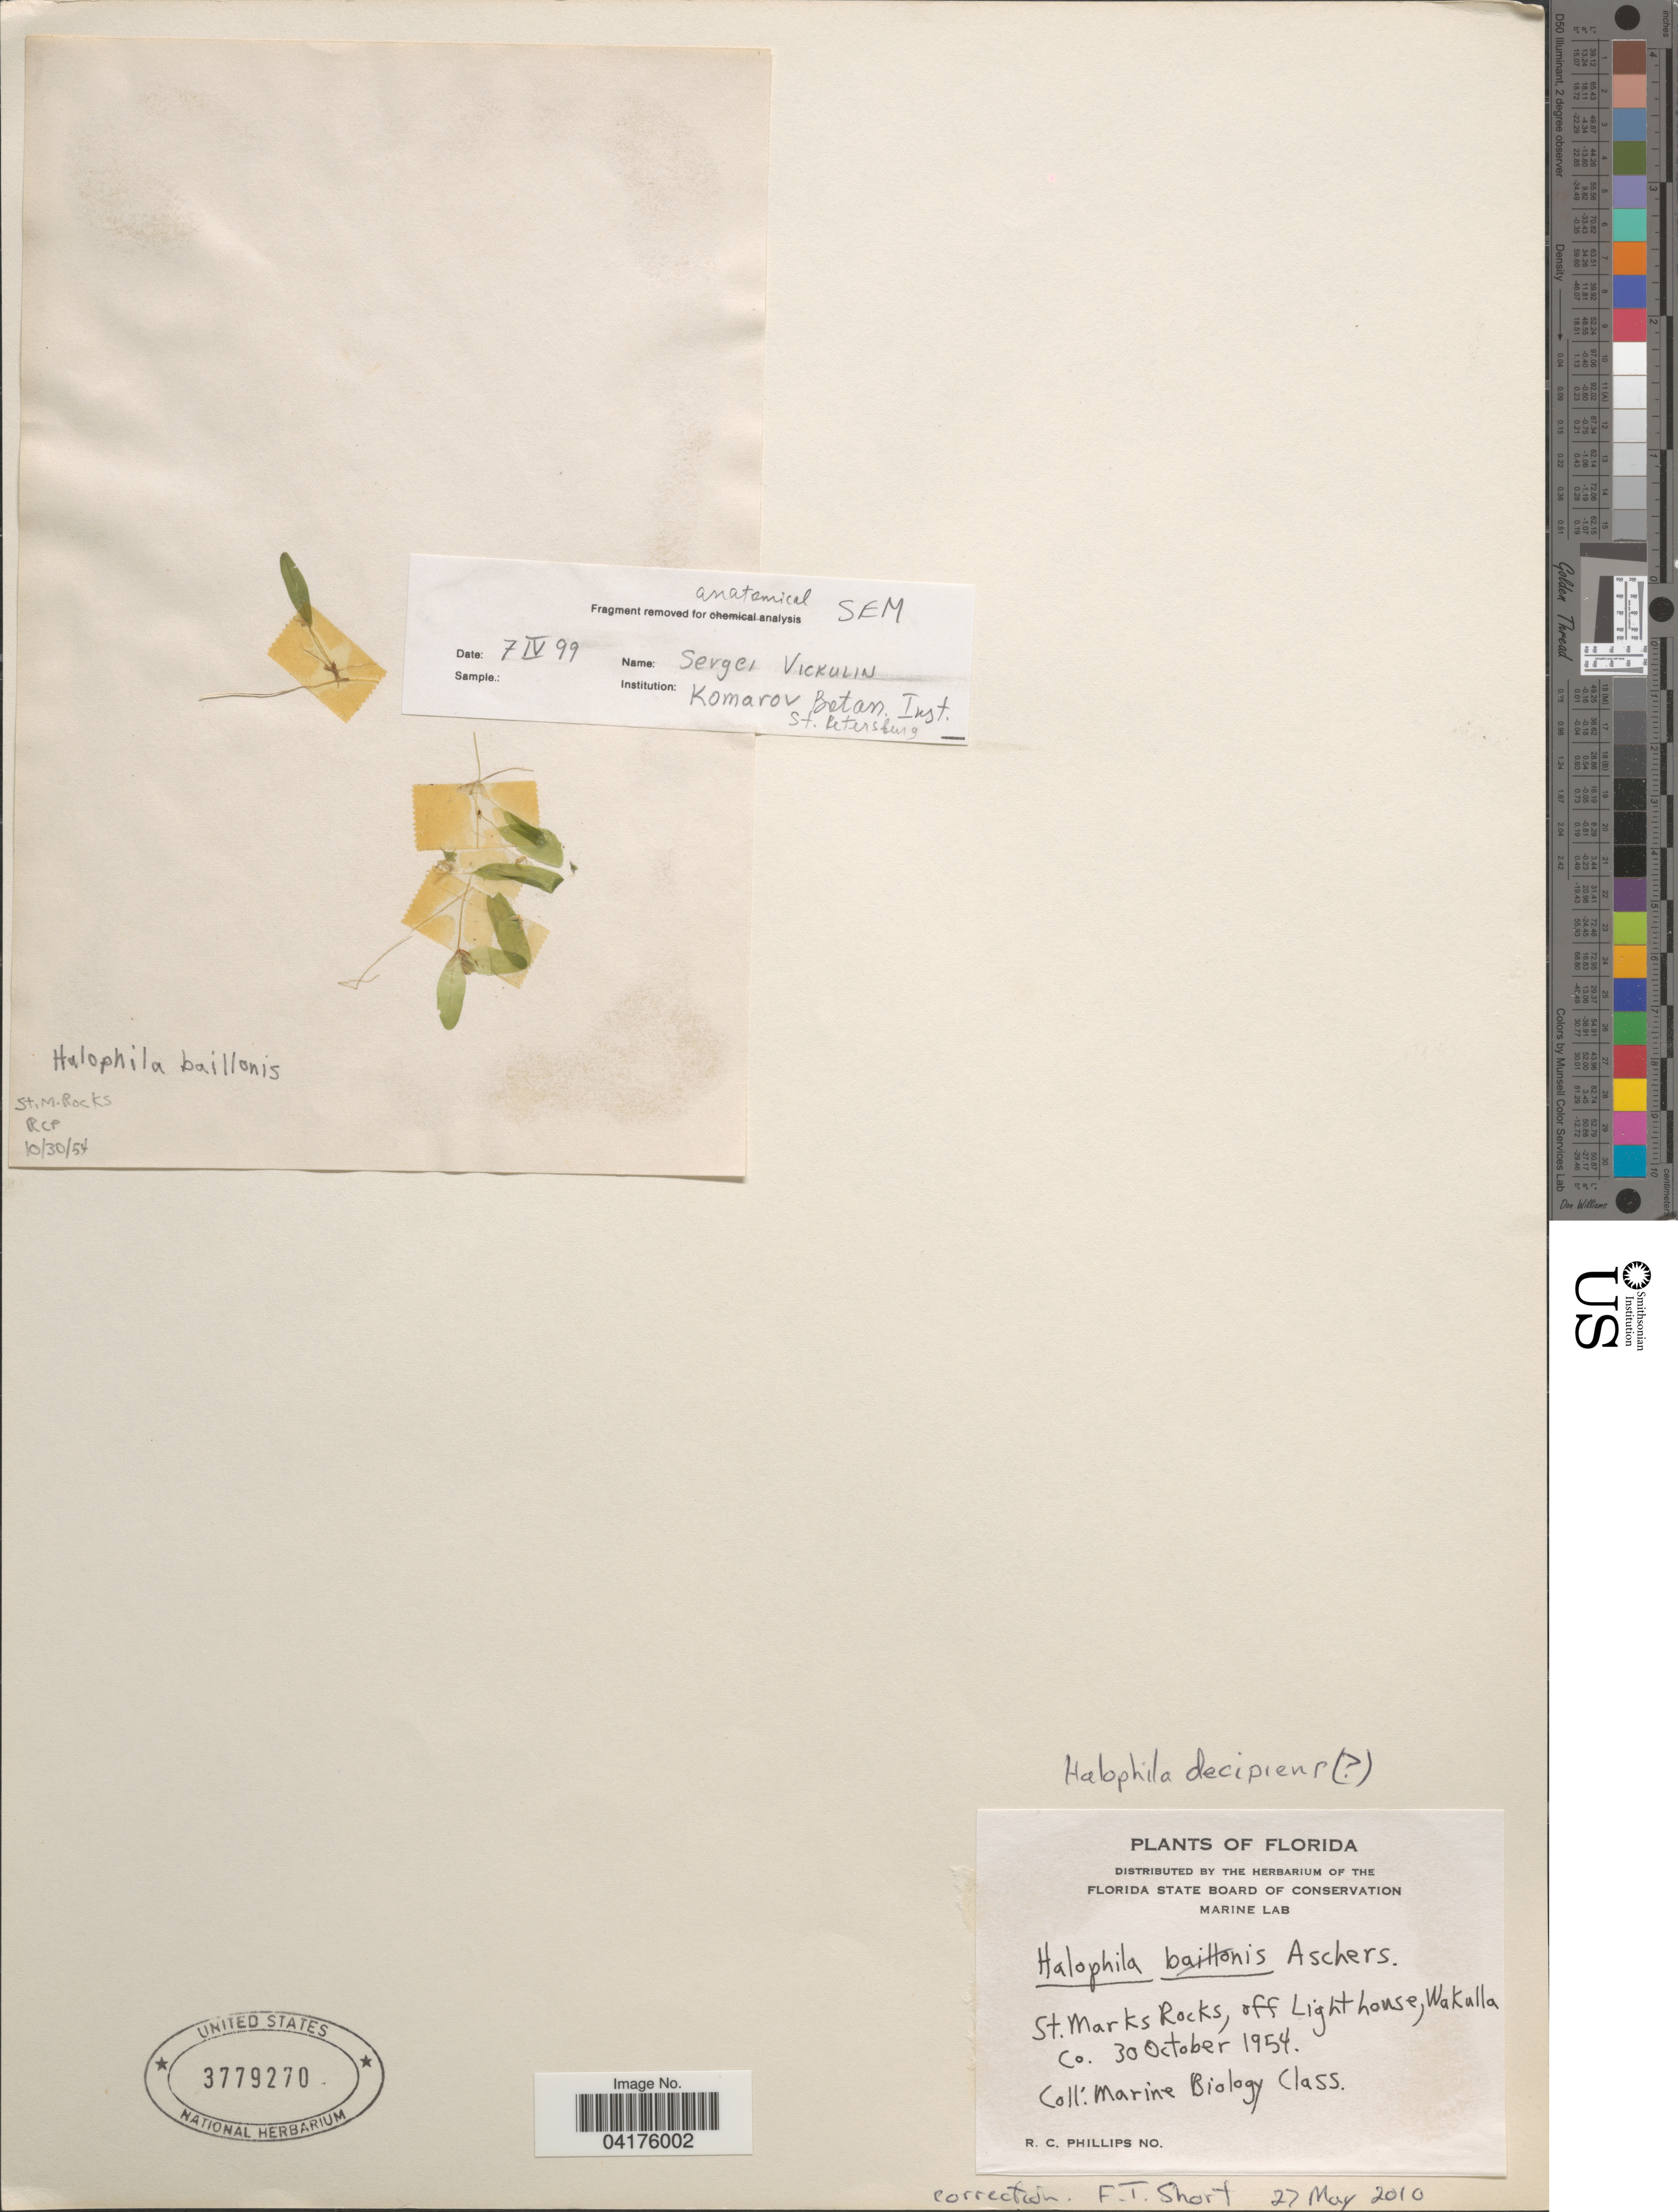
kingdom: Plantae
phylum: Tracheophyta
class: Liliopsida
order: Alismatales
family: Hydrocharitaceae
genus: Halophila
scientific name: Halophila decipiens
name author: Ostenf.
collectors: Marine Biology Class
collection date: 1954-10-30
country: United States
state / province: Florida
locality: St. Marks Rock, off Light house, Wakulla Co.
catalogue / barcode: US 3779270